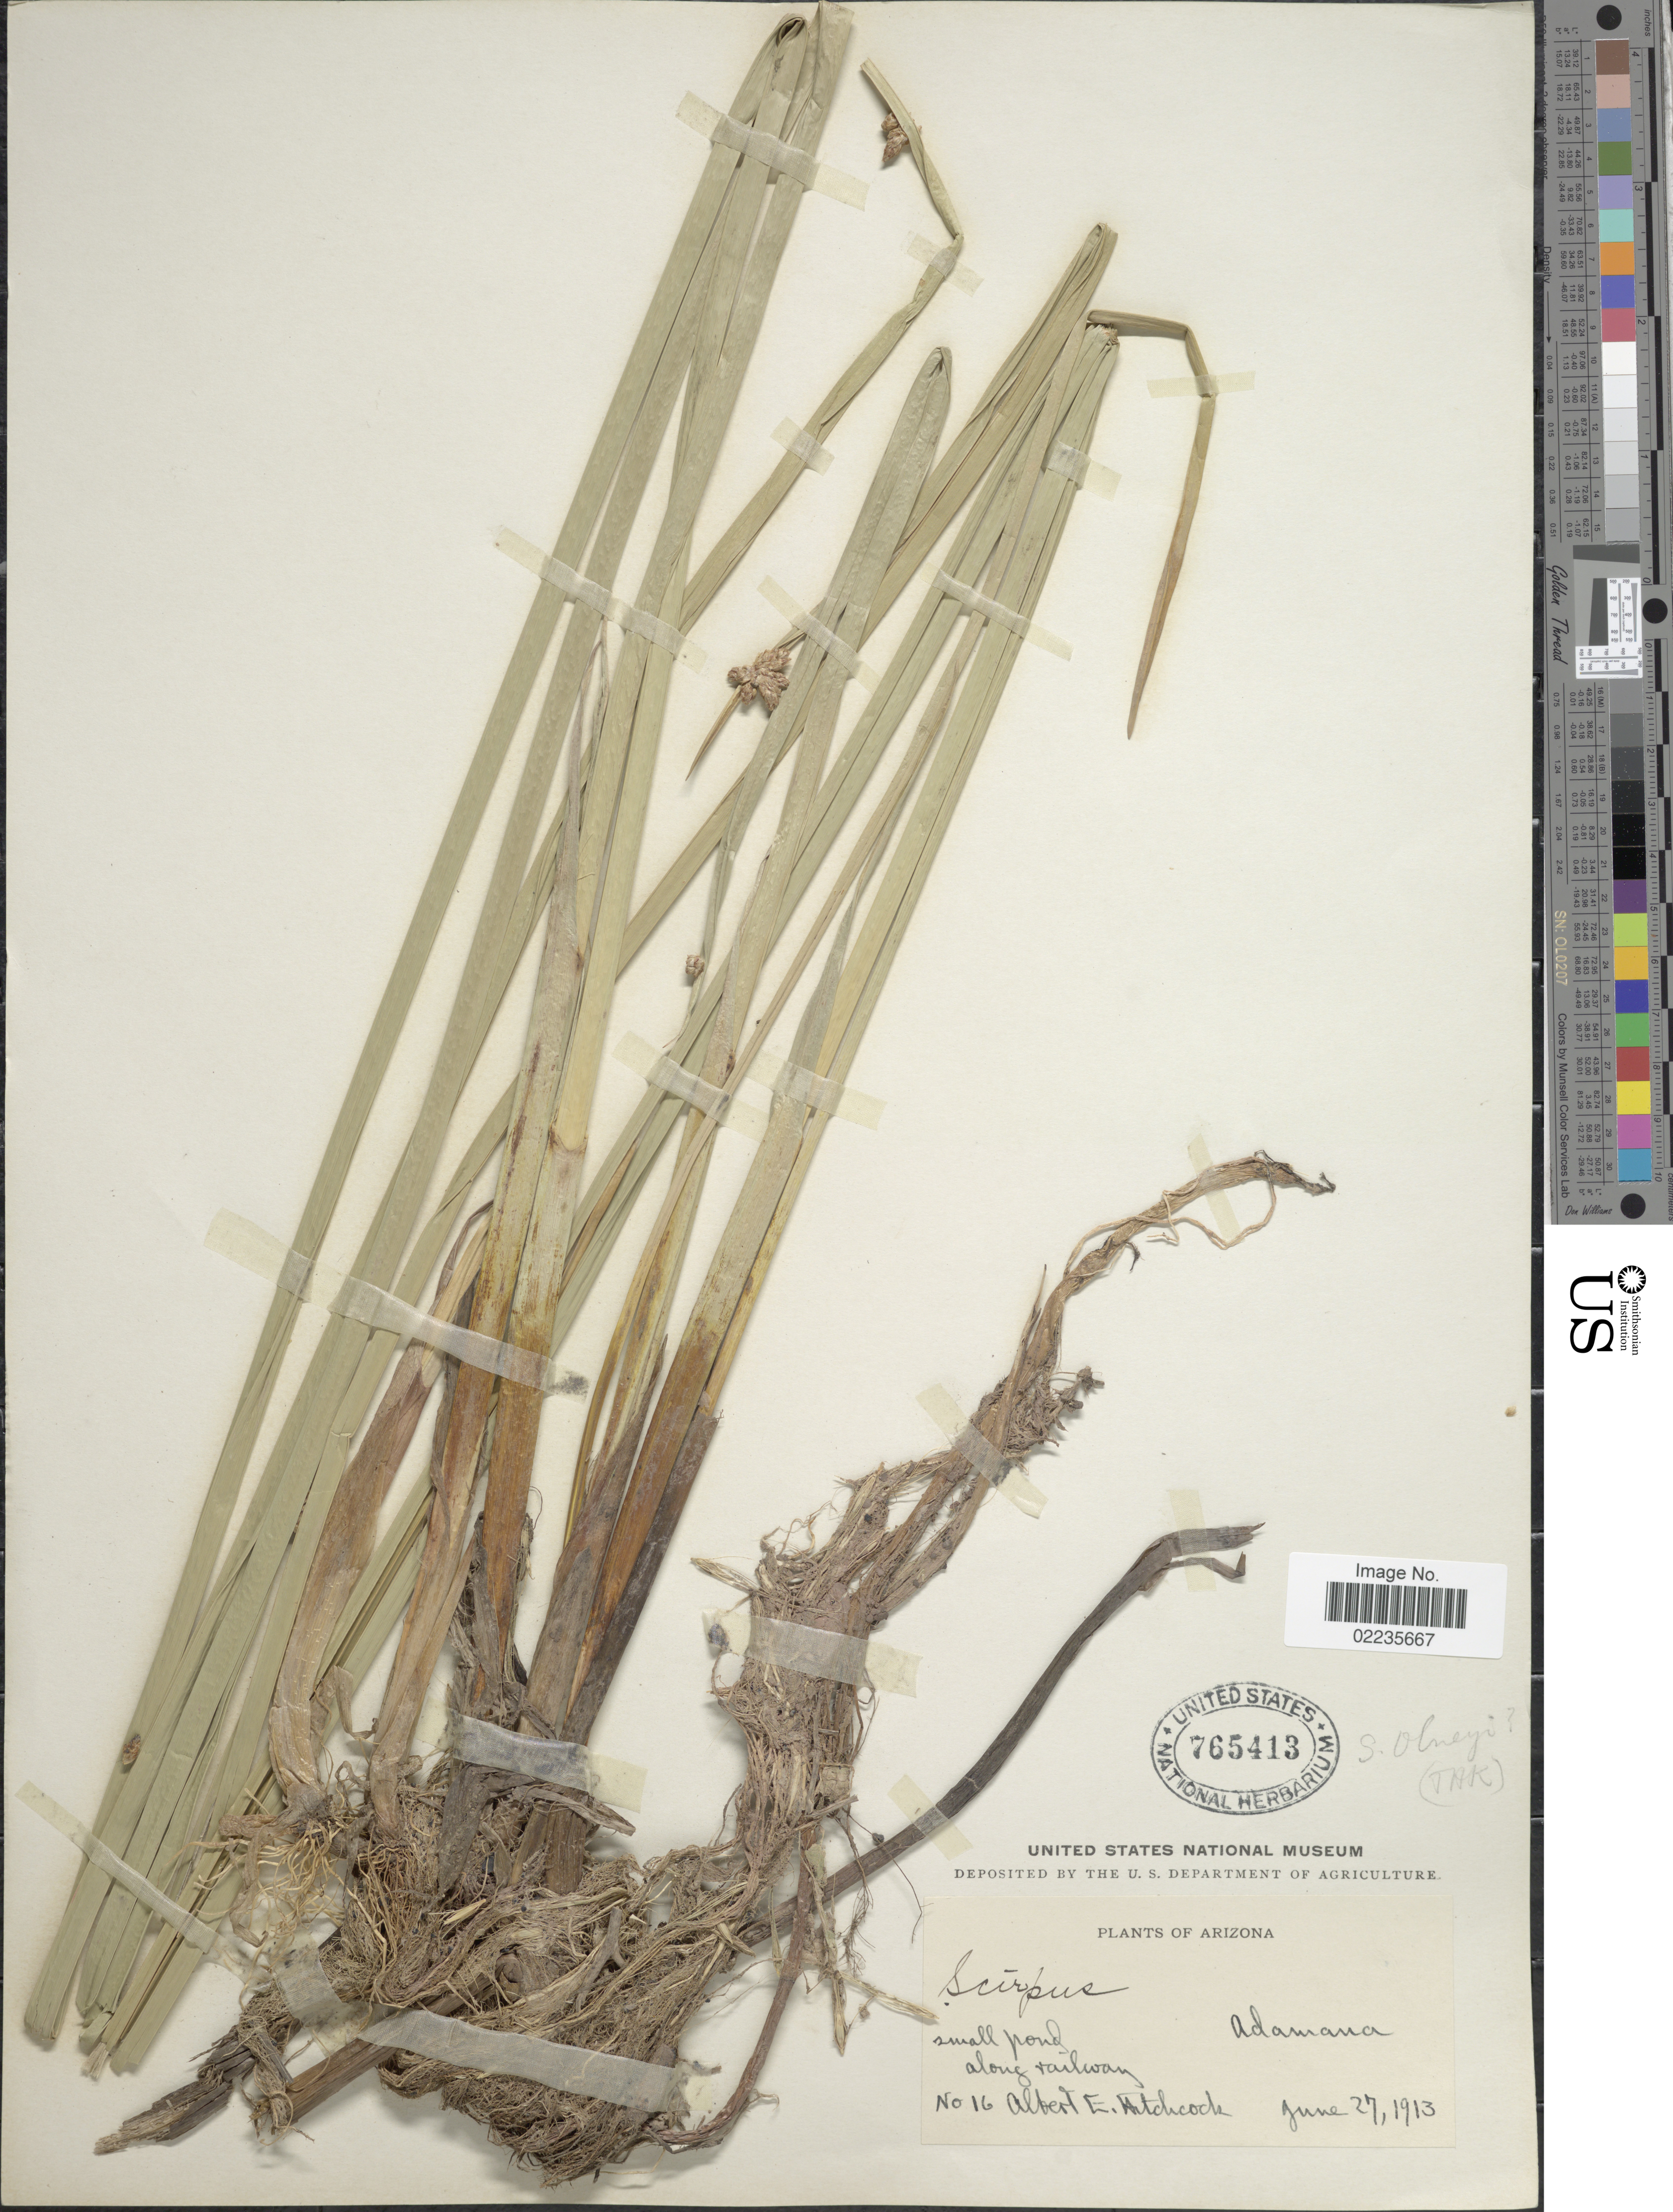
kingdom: Plantae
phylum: Tracheophyta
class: Liliopsida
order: Poales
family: Cyperaceae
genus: Schoenoplectus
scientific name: Schoenoplectus americanus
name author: (Pers.) Volkart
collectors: A. Hitchcock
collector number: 16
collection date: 1913-06-27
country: United States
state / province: Arizona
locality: Adamana, along trailway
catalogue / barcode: US 765413